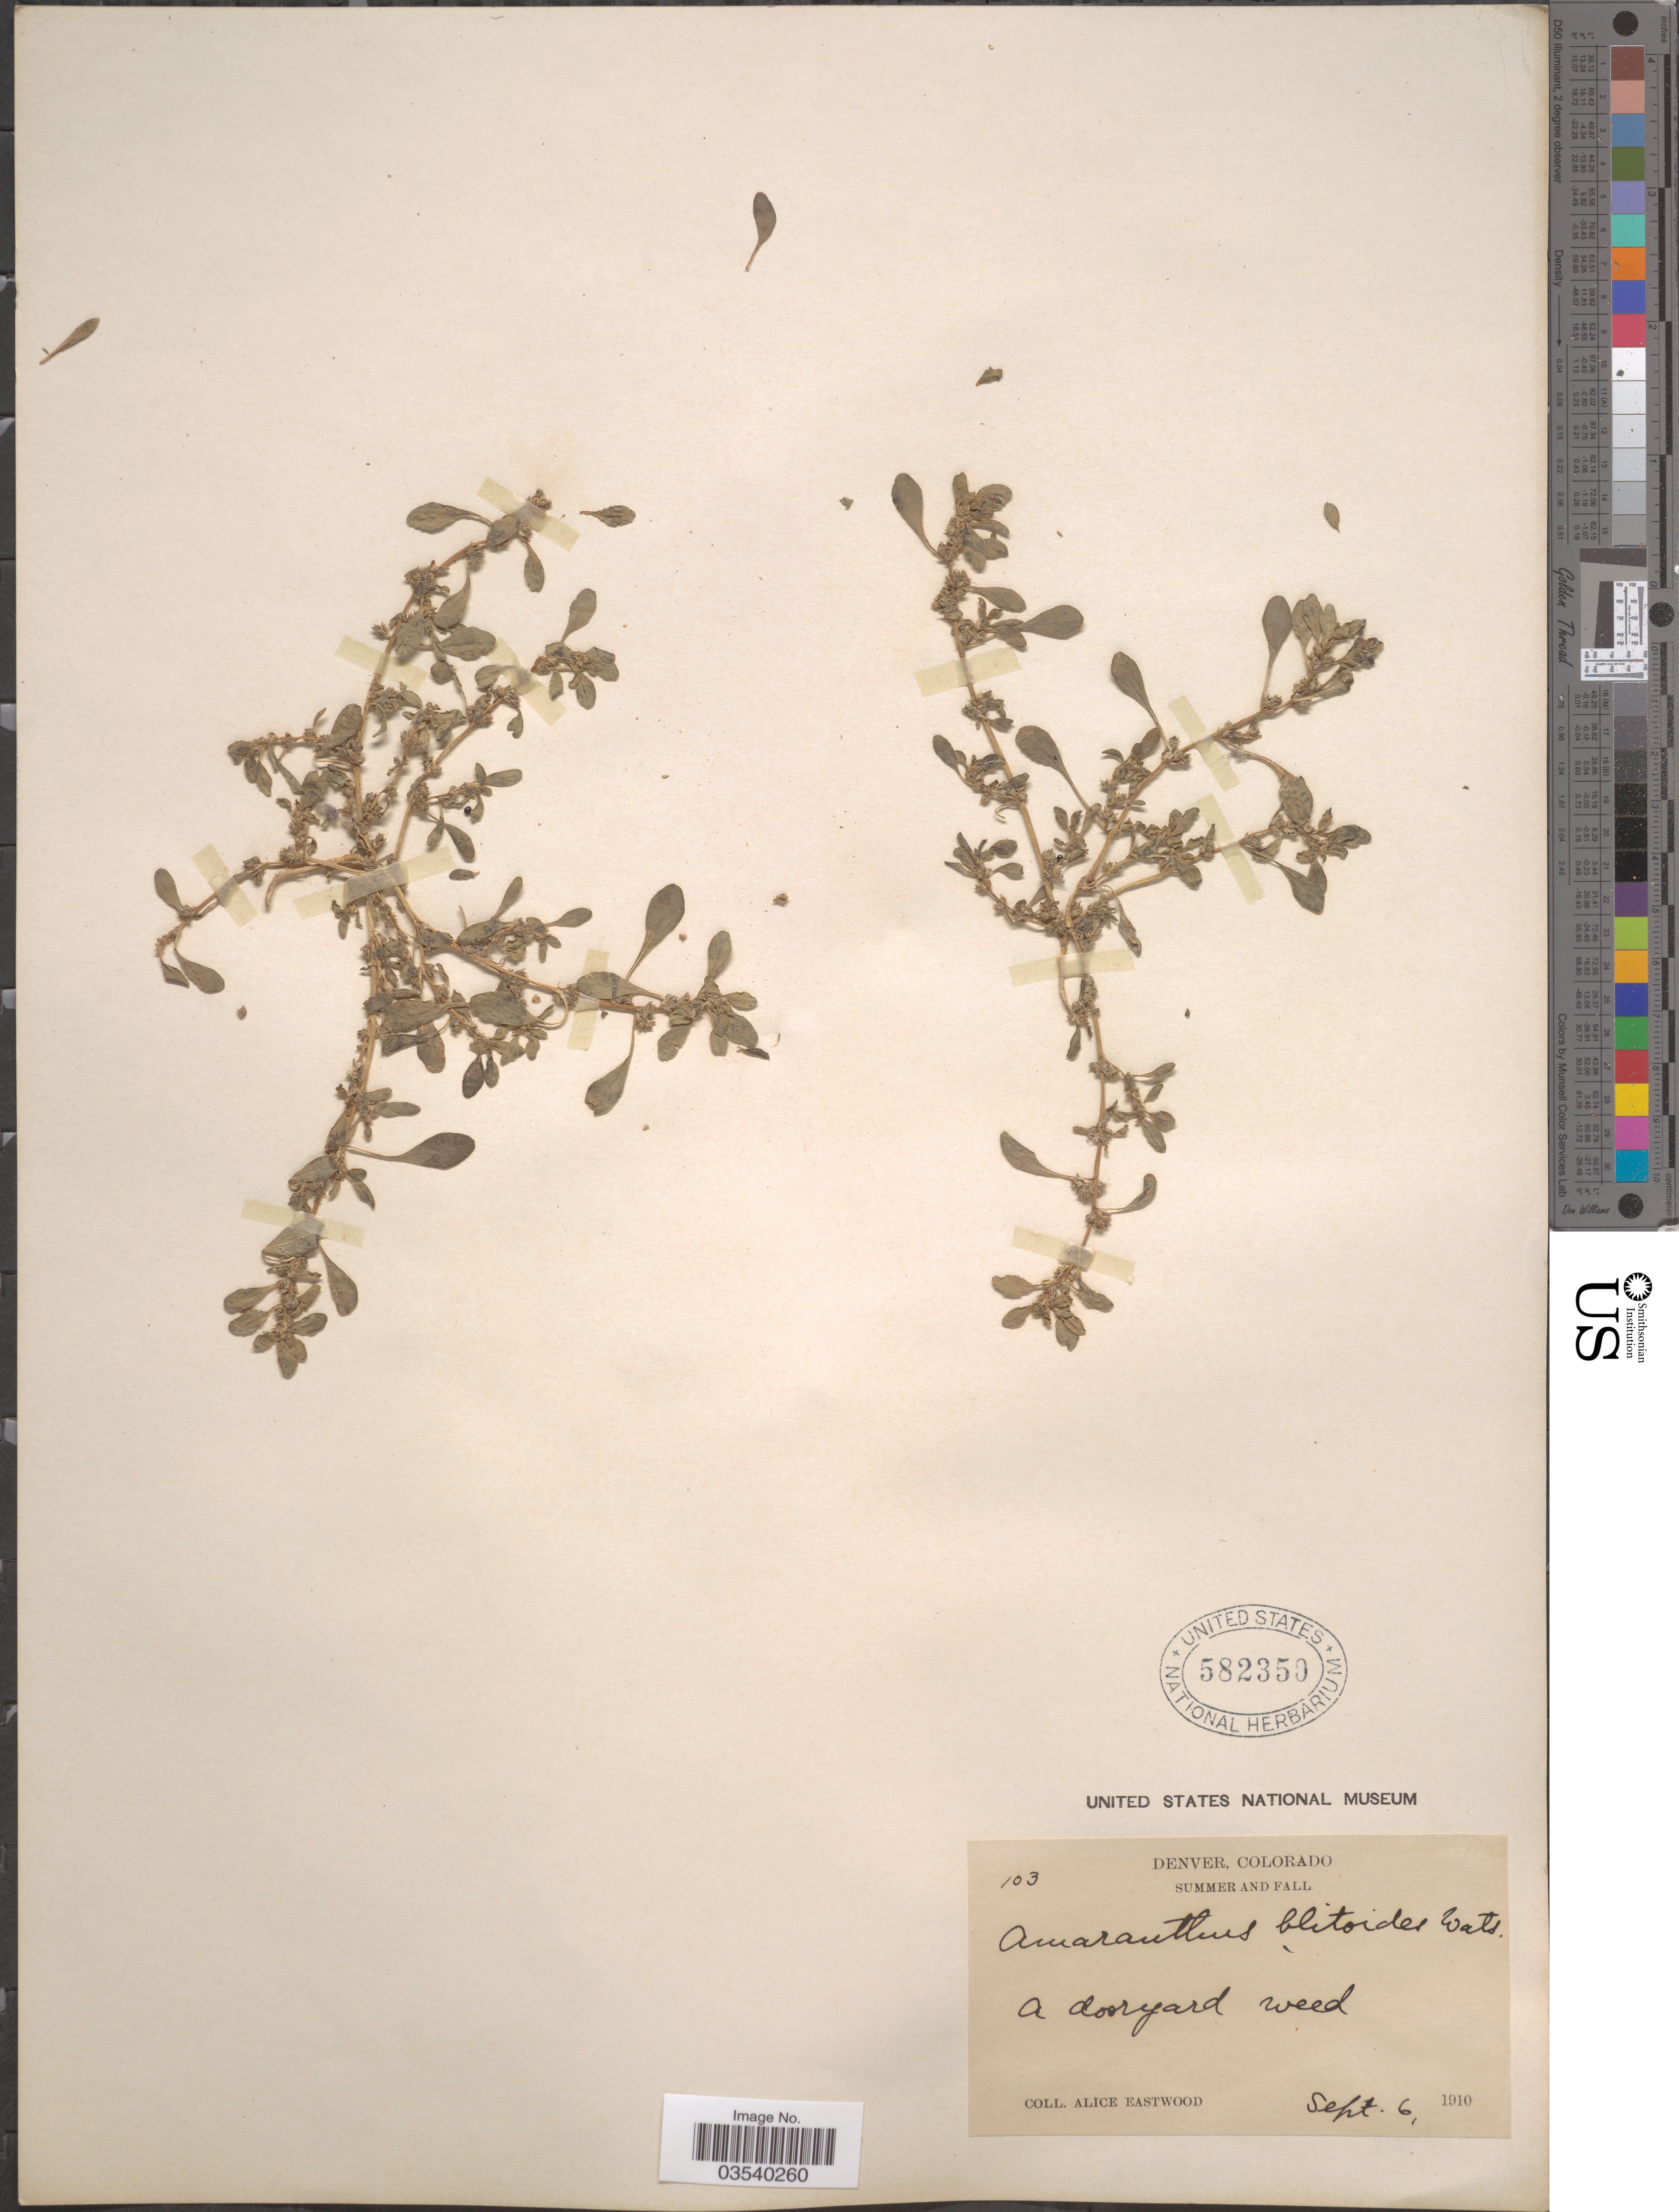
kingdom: Plantae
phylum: Tracheophyta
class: Magnoliopsida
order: Caryophyllales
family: Amaranthaceae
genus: Amaranthus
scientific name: Amaranthus blitoides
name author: S. Watson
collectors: A. Eastwood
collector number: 103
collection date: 1910-09-06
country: United States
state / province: Colorado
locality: Denver.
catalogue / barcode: US 582350